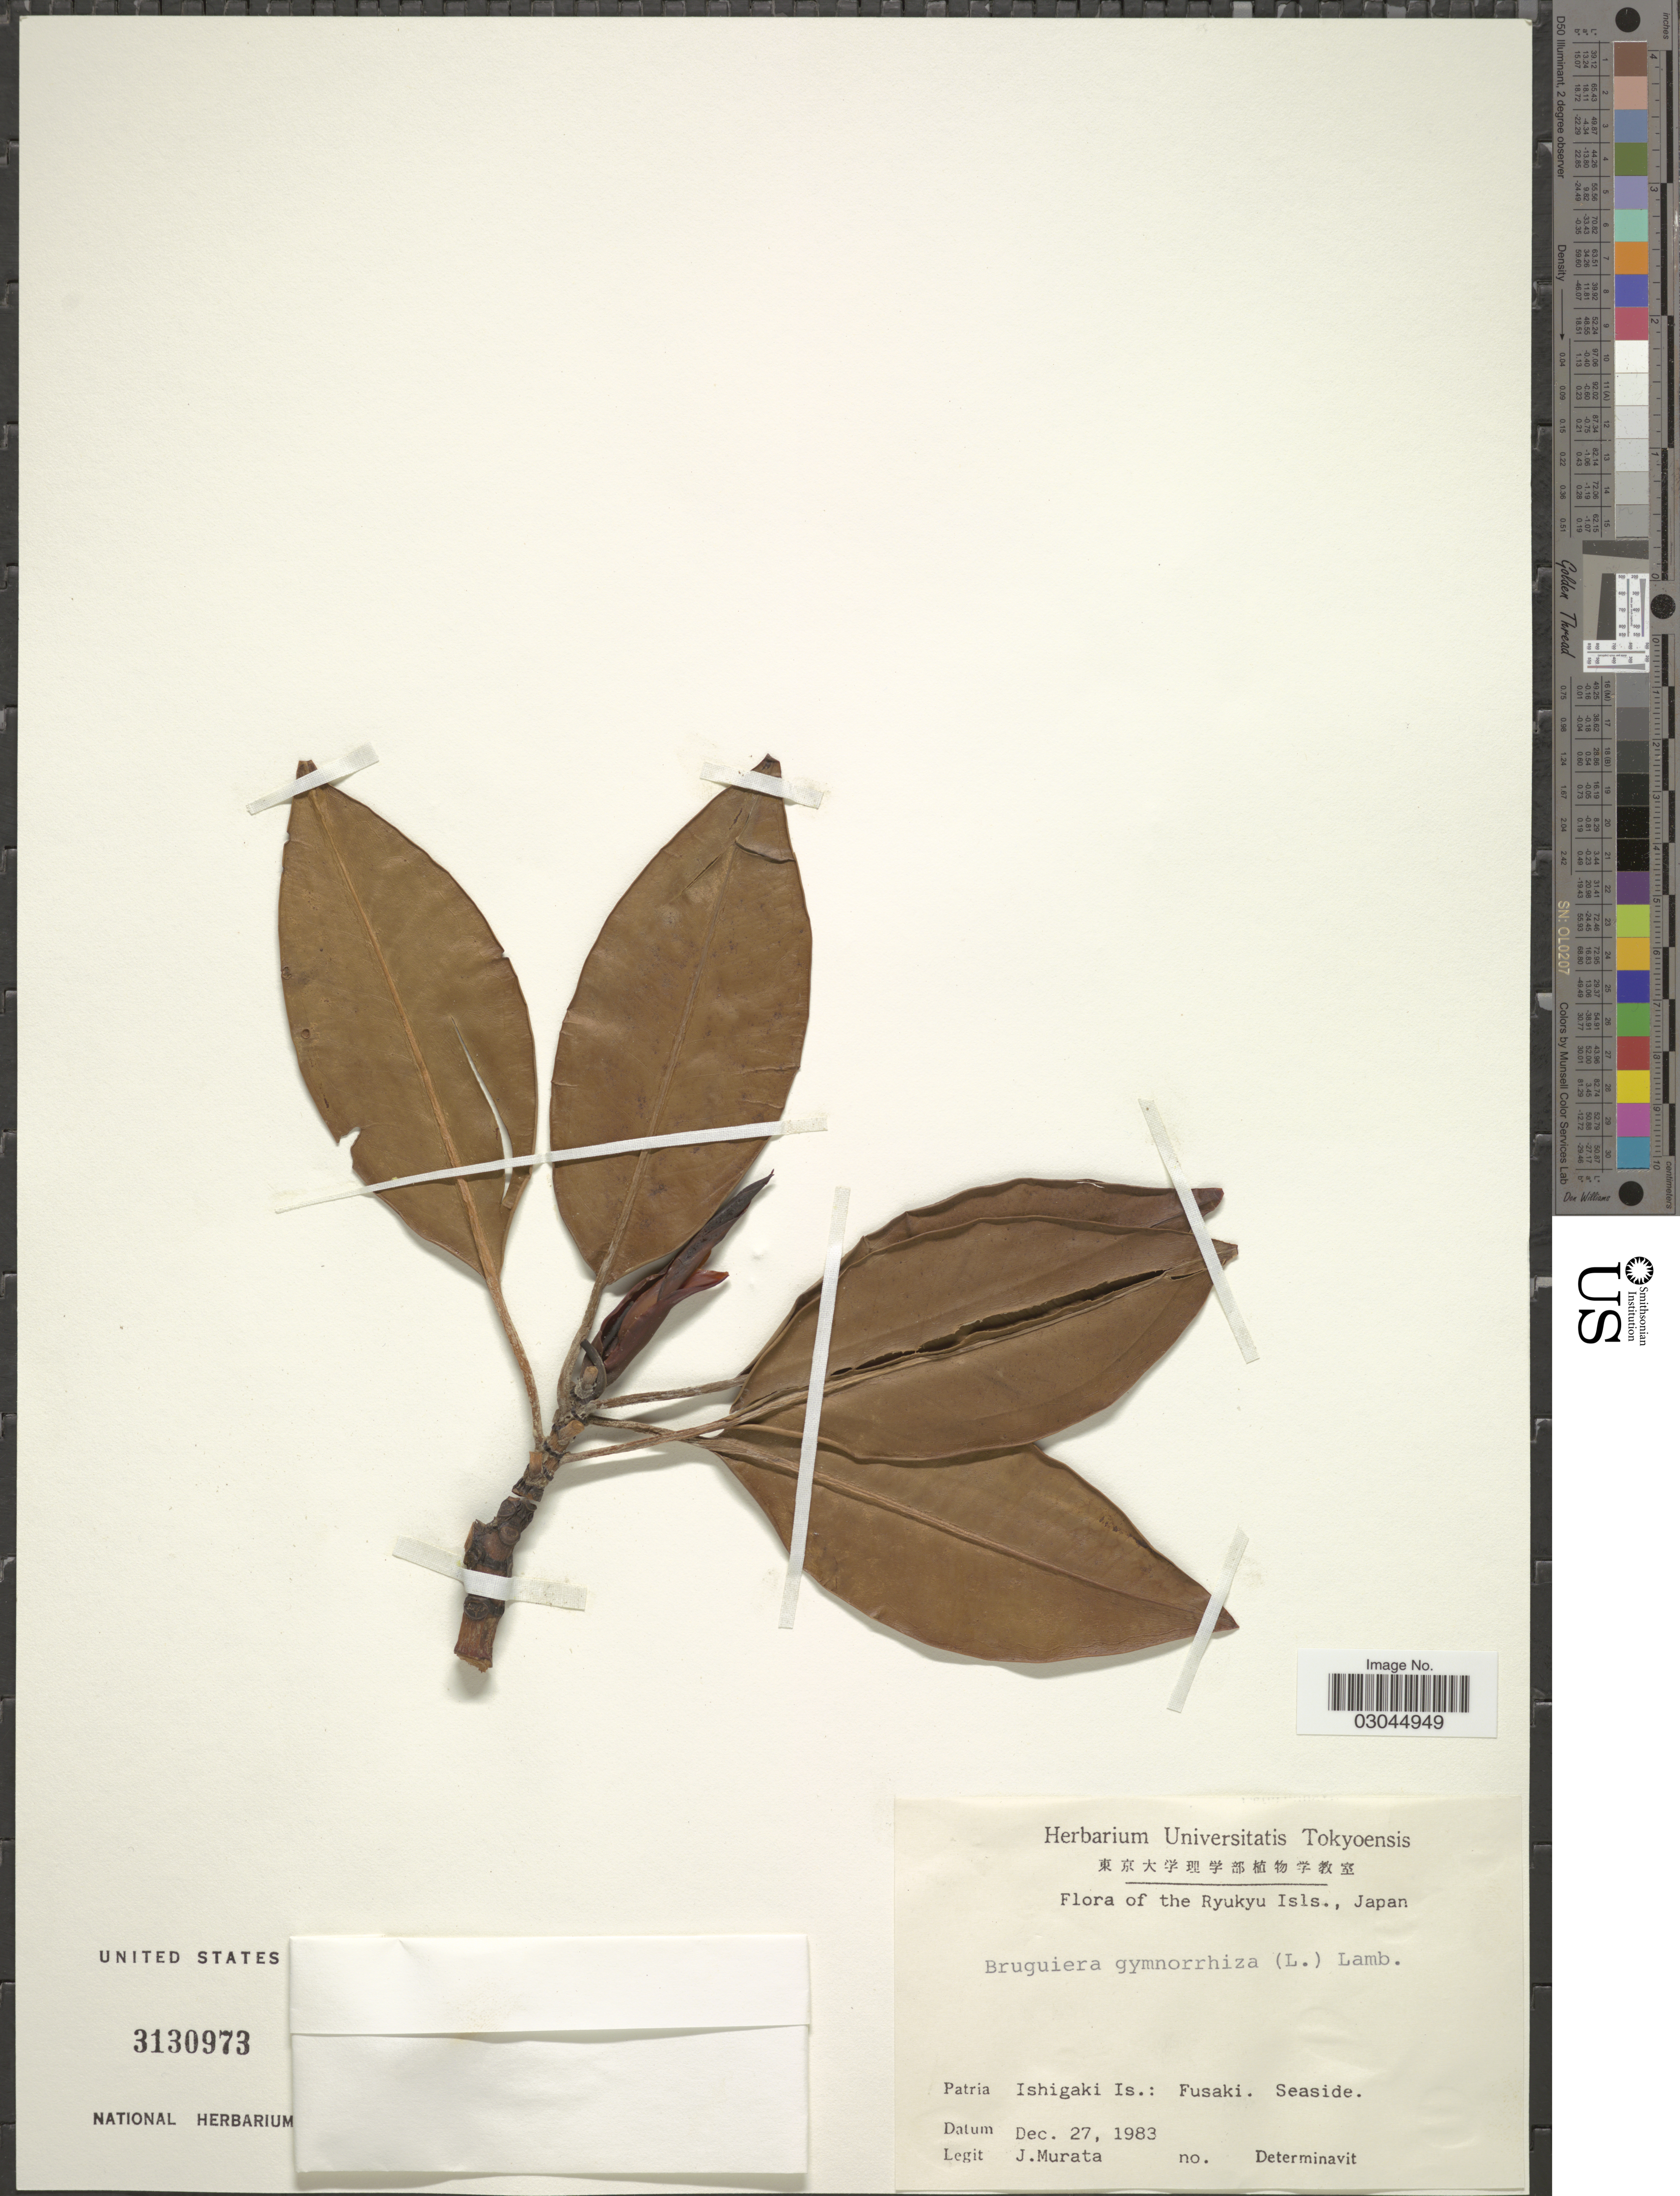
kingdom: Plantae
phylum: Tracheophyta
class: Magnoliopsida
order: Malpighiales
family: Rhizophoraceae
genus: Bruguiera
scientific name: Bruguiera gymnorhiza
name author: (L.) Savigny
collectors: J. Murata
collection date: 1983-12-27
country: Japan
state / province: Okinawa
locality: Patria Ishigaki Is.: Fusaki, Seaside, the Ryukyu Isls.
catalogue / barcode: US 3130973